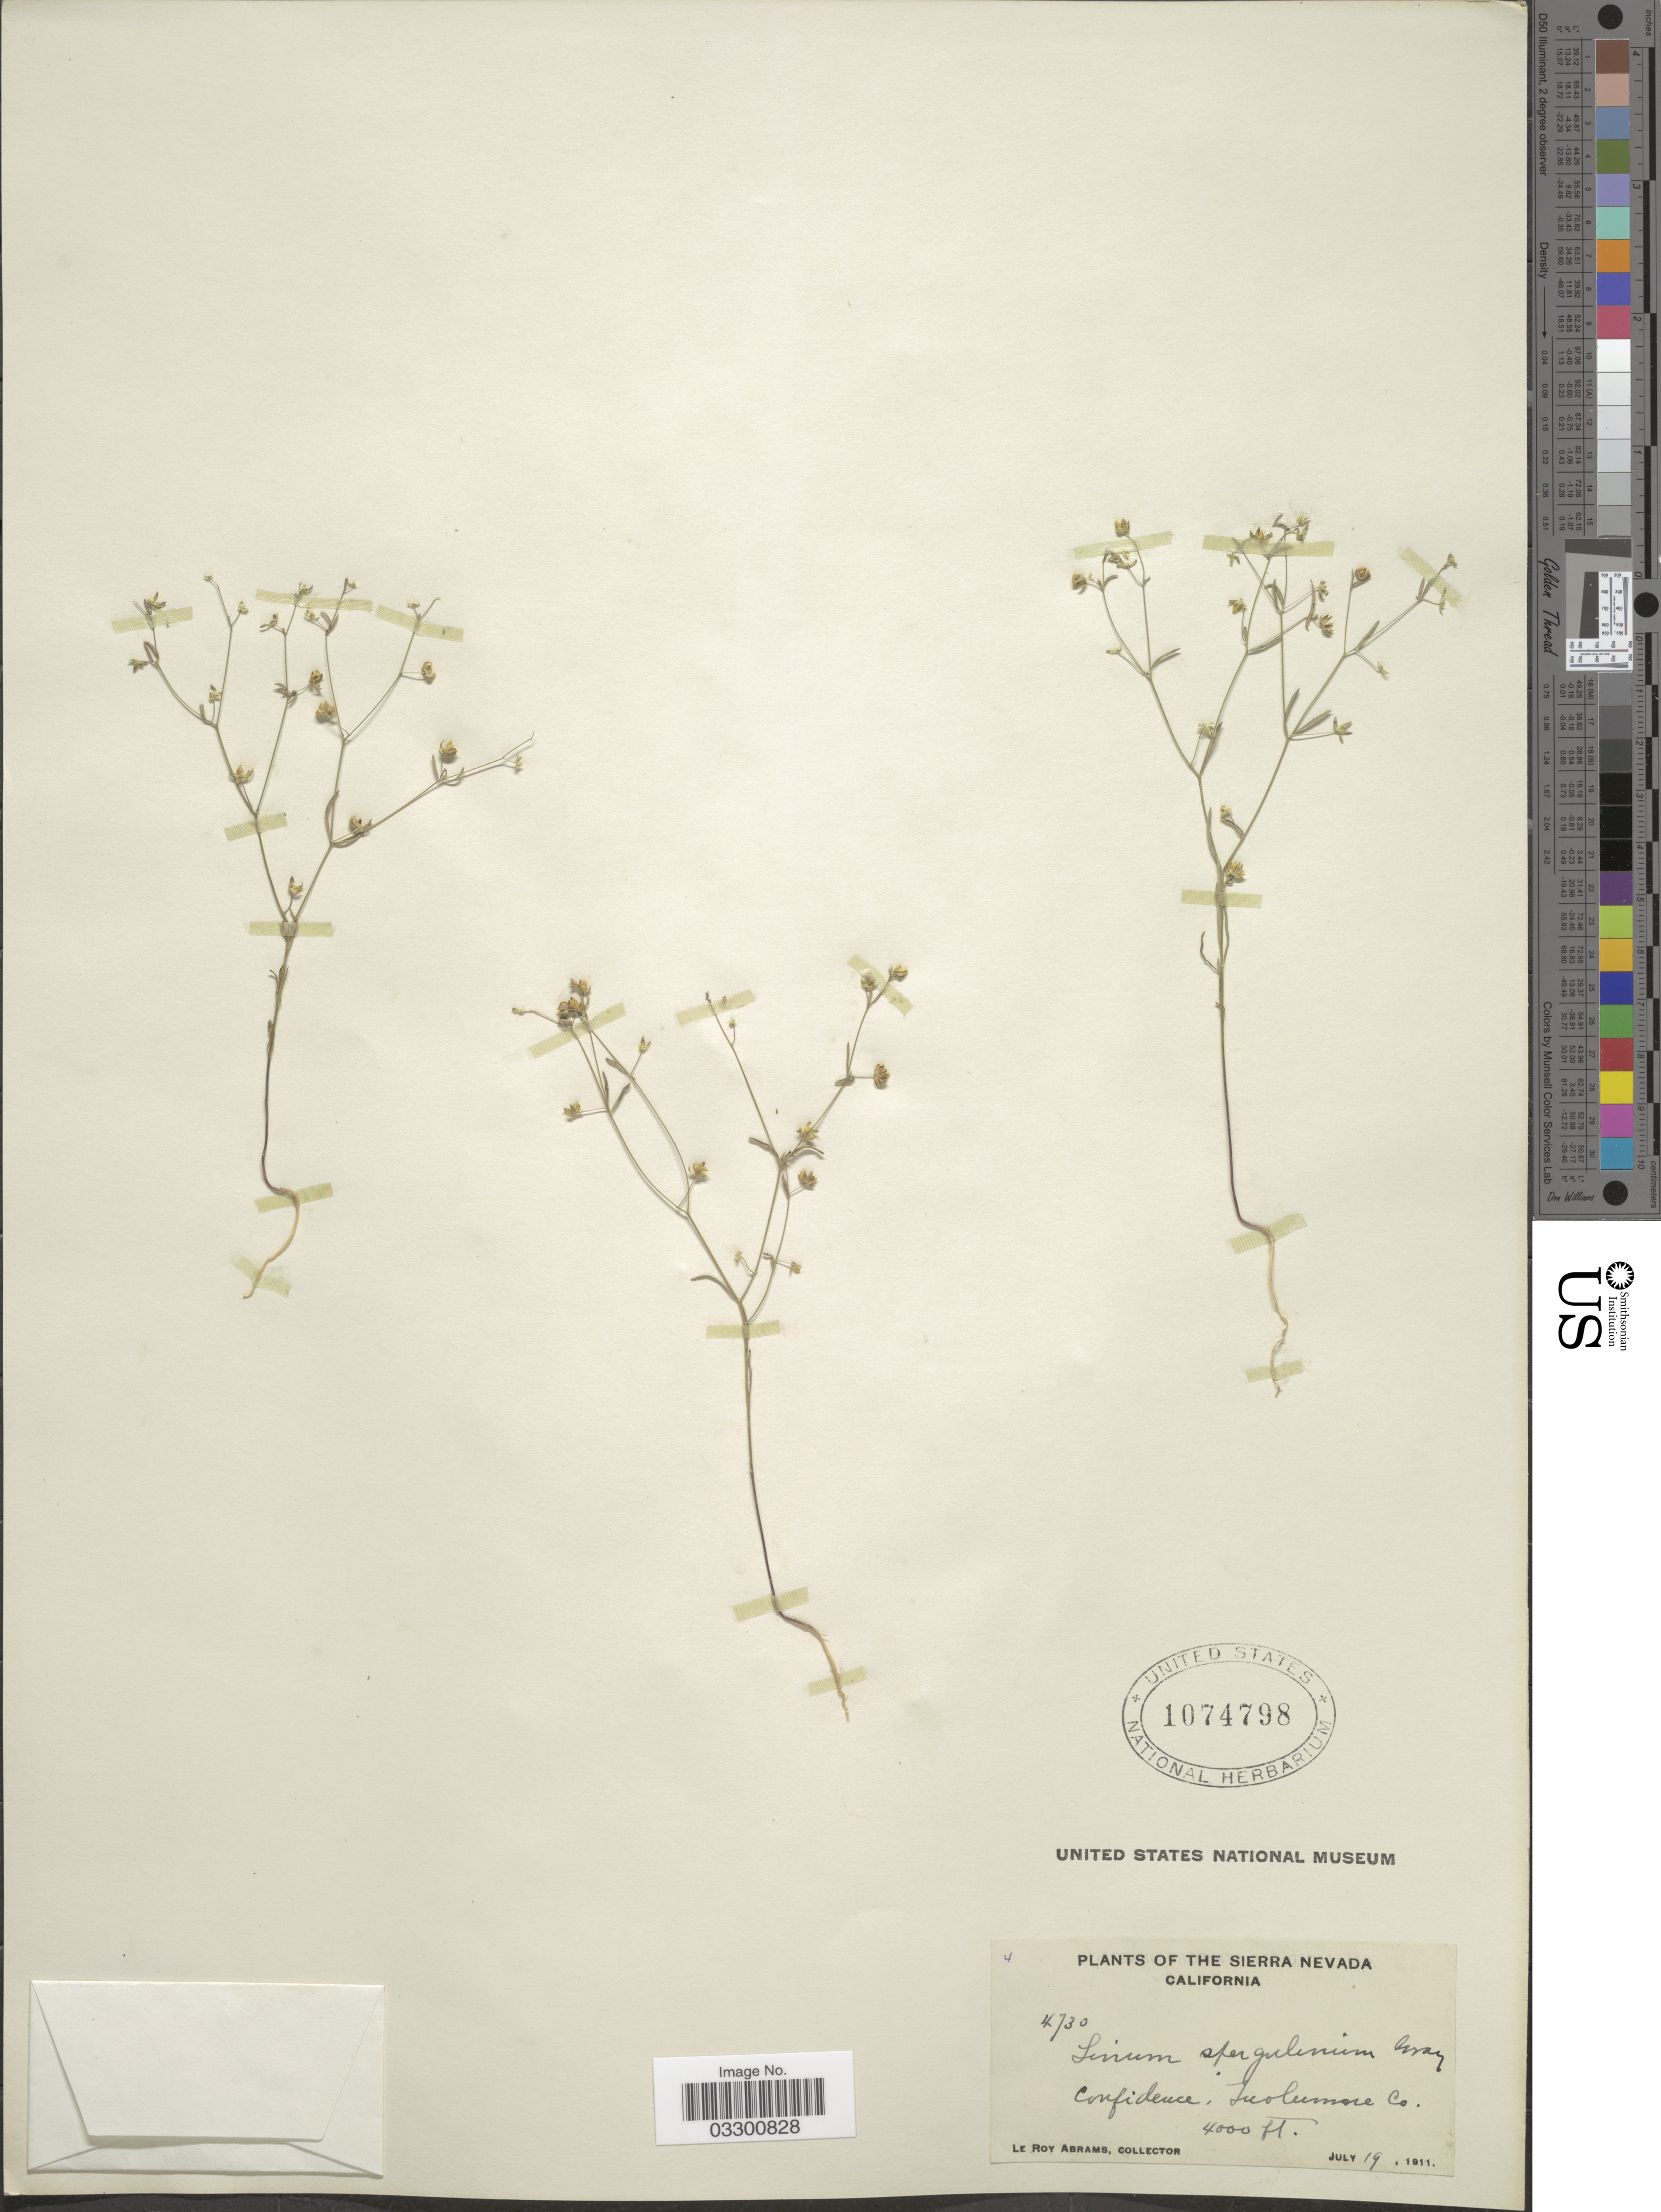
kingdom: Plantae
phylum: Tracheophyta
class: Magnoliopsida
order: Malpighiales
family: Linaceae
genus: Hesperolinon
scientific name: Hesperolinon spergulinum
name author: (A. Gray) Small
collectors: L. Abrams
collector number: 4730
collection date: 1911-07-19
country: United States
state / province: California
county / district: Tuolumne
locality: The Sierra Nevada, Confidence, Tuolumne Co.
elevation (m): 1219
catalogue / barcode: US 1074798